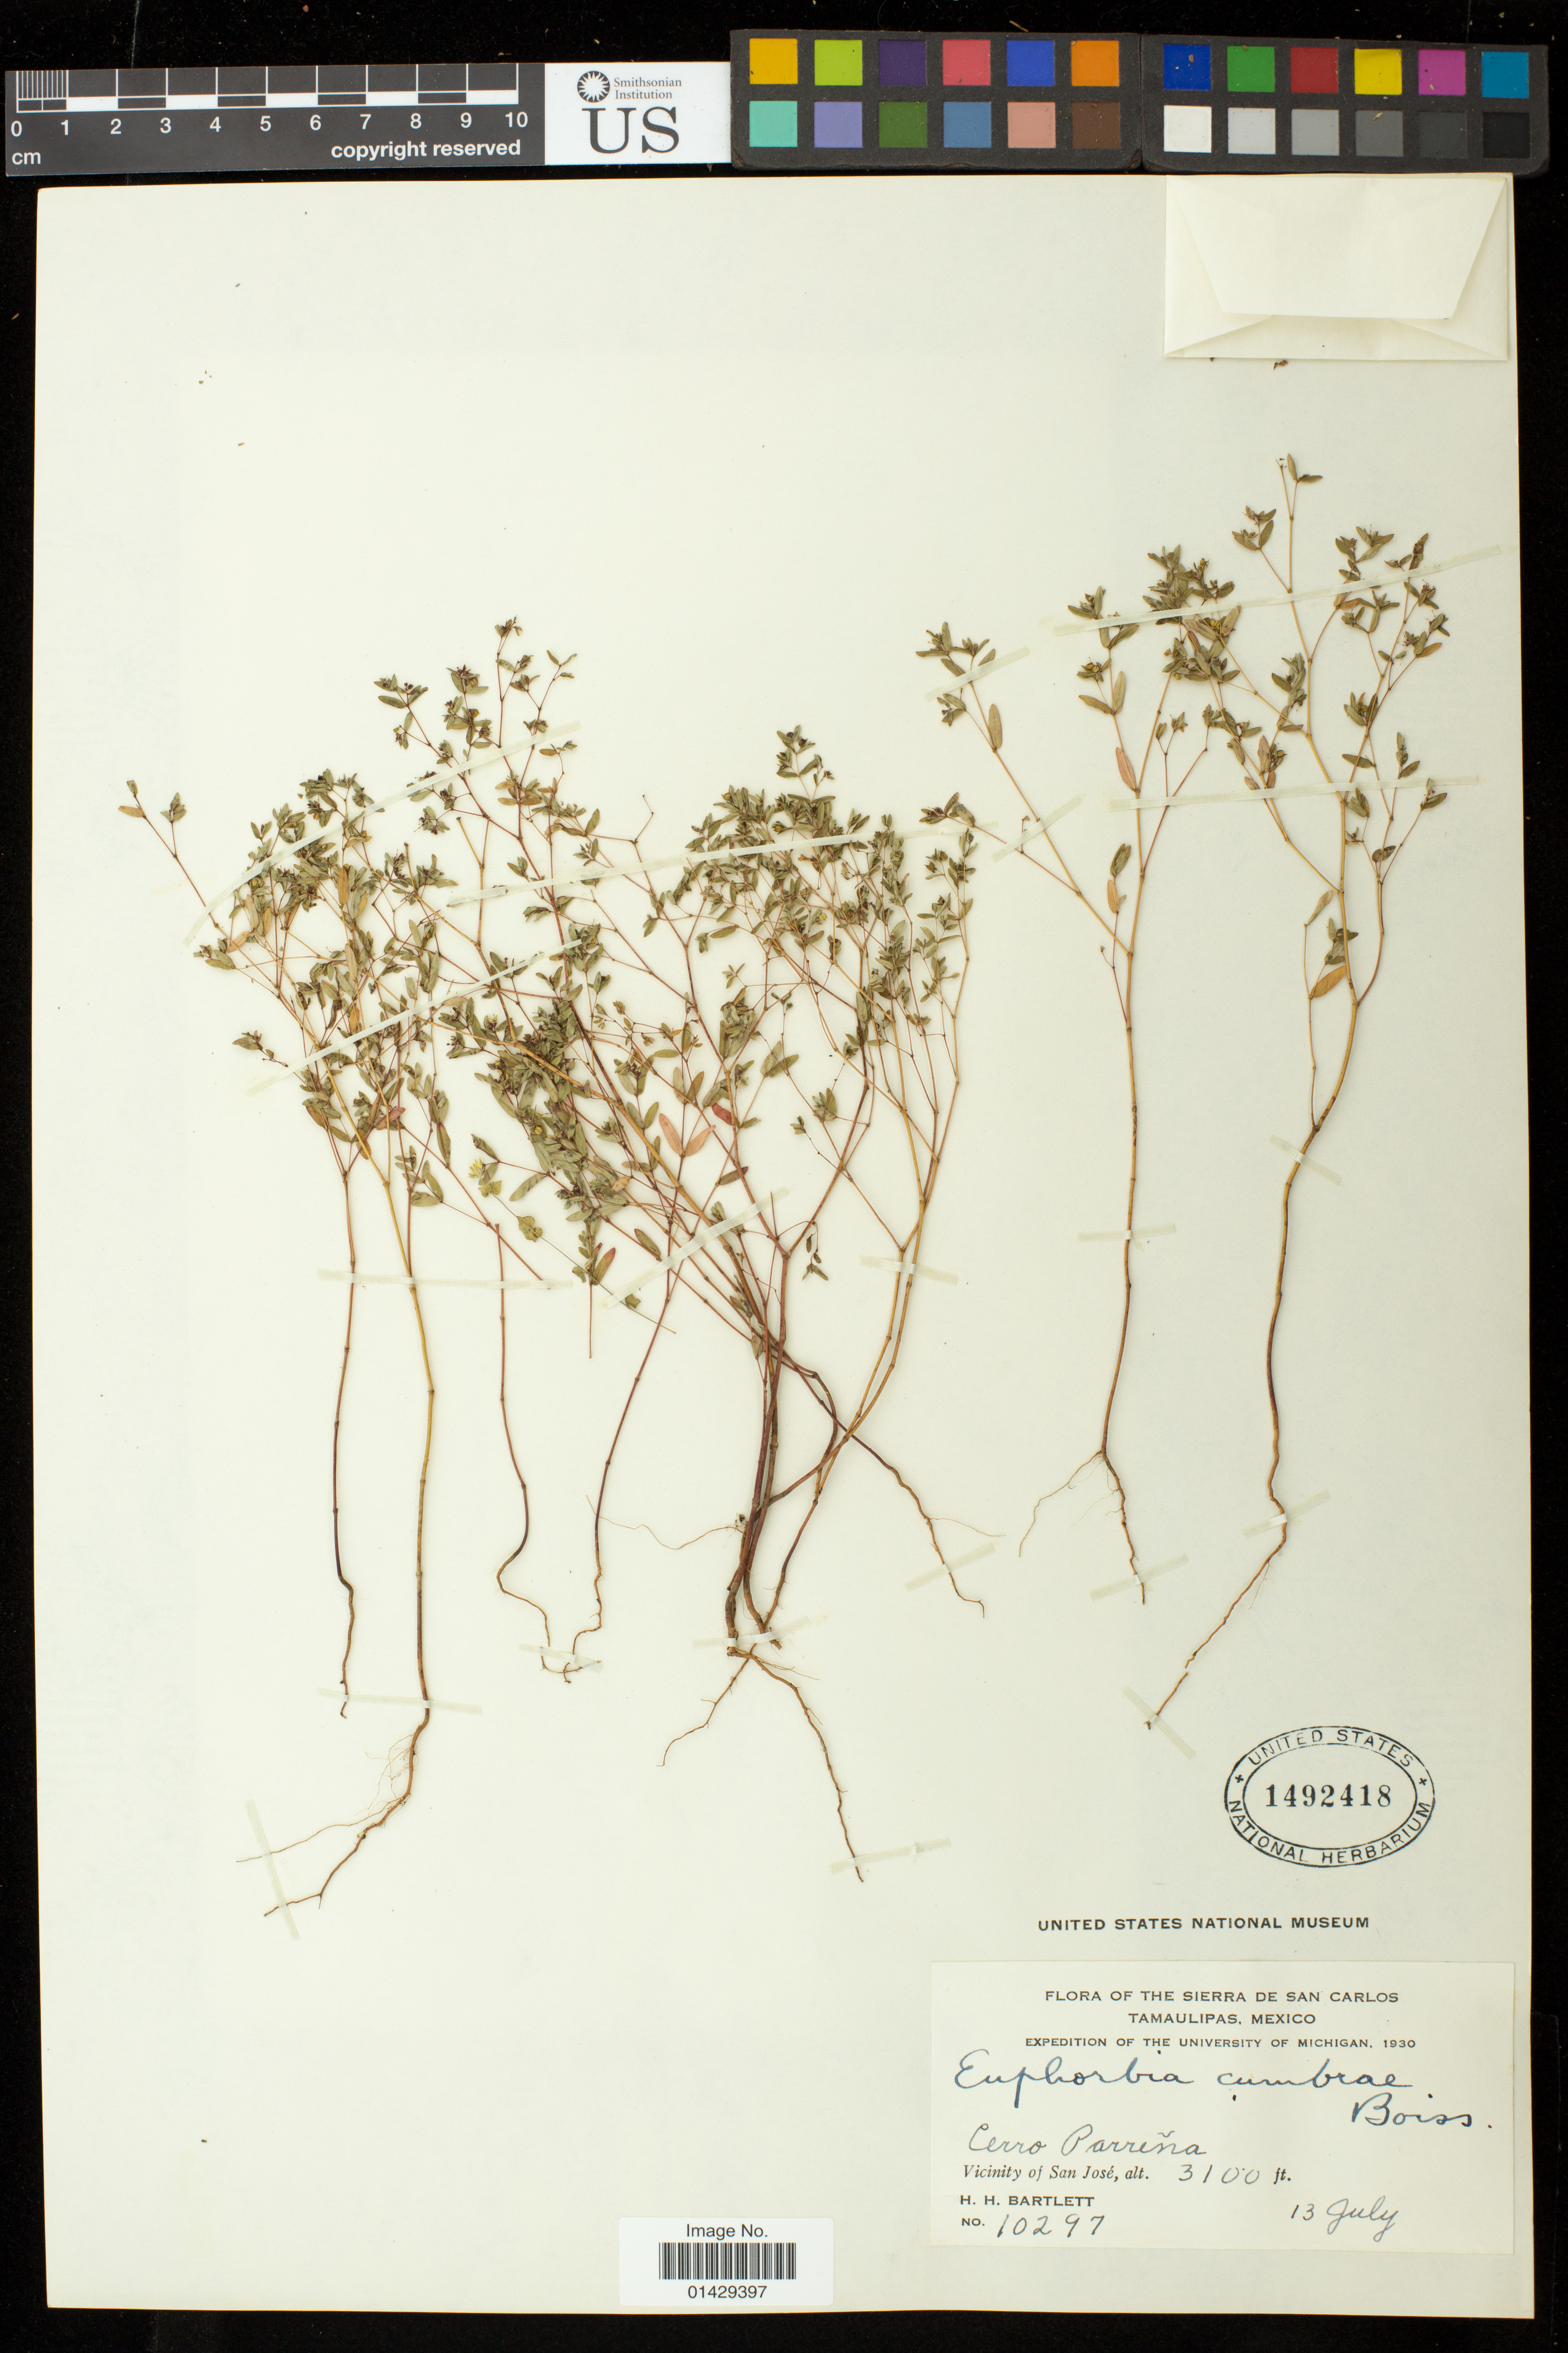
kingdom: Plantae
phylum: Tracheophyta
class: Magnoliopsida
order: Malpighiales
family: Euphorbiaceae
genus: Euphorbia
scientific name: Euphorbia cumbrae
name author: Boiss.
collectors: H. H. Bartlett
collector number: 10297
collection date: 1930-07-13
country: Mexico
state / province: Tamaulipas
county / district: San Carlos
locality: Sierra de San Carlos; Cerro Parrena; Vicinity of San Jose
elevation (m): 945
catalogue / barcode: US 1492418